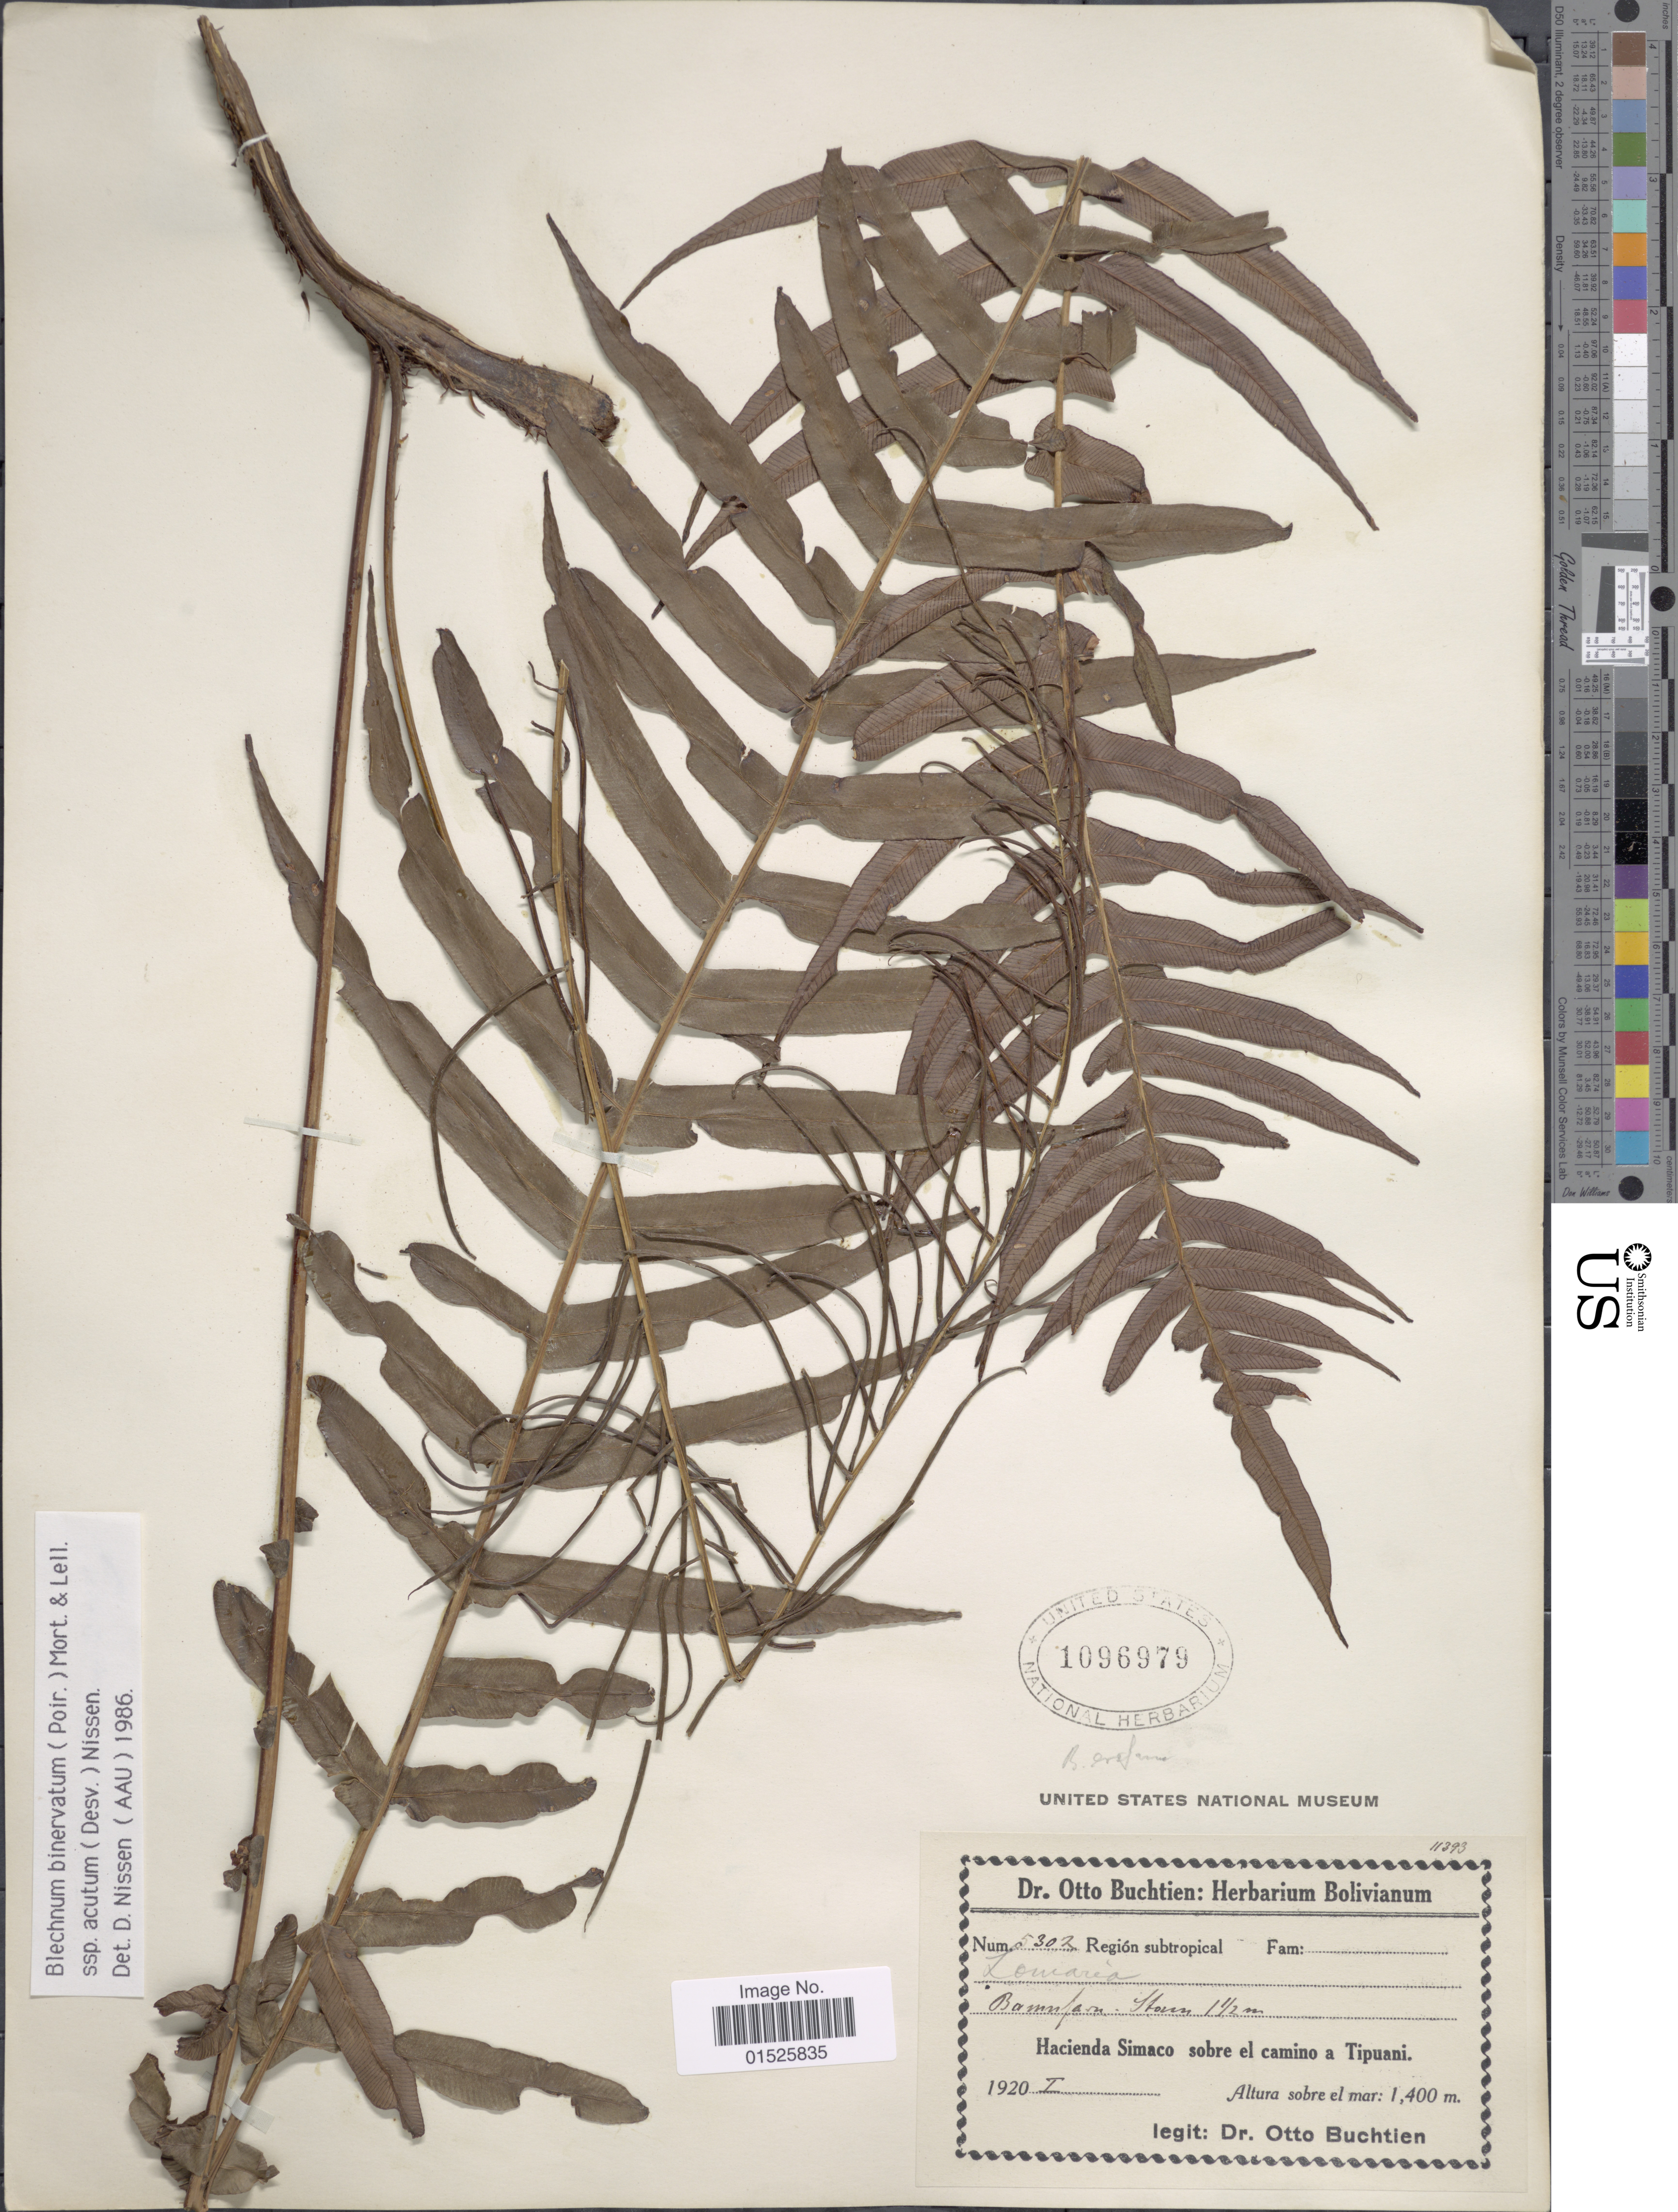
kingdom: Plantae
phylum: Tracheophyta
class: Polypodiopsida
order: Polypodiales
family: Blechnaceae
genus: Blechnum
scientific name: Blechnum ensiforme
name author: (Liebm.) C. Chr.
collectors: O. Buchtien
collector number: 5302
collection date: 1920-01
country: Bolivia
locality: Región subtropical. Hacienda Simaco sobre el camino a Tipuani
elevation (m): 1400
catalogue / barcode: US 1096979